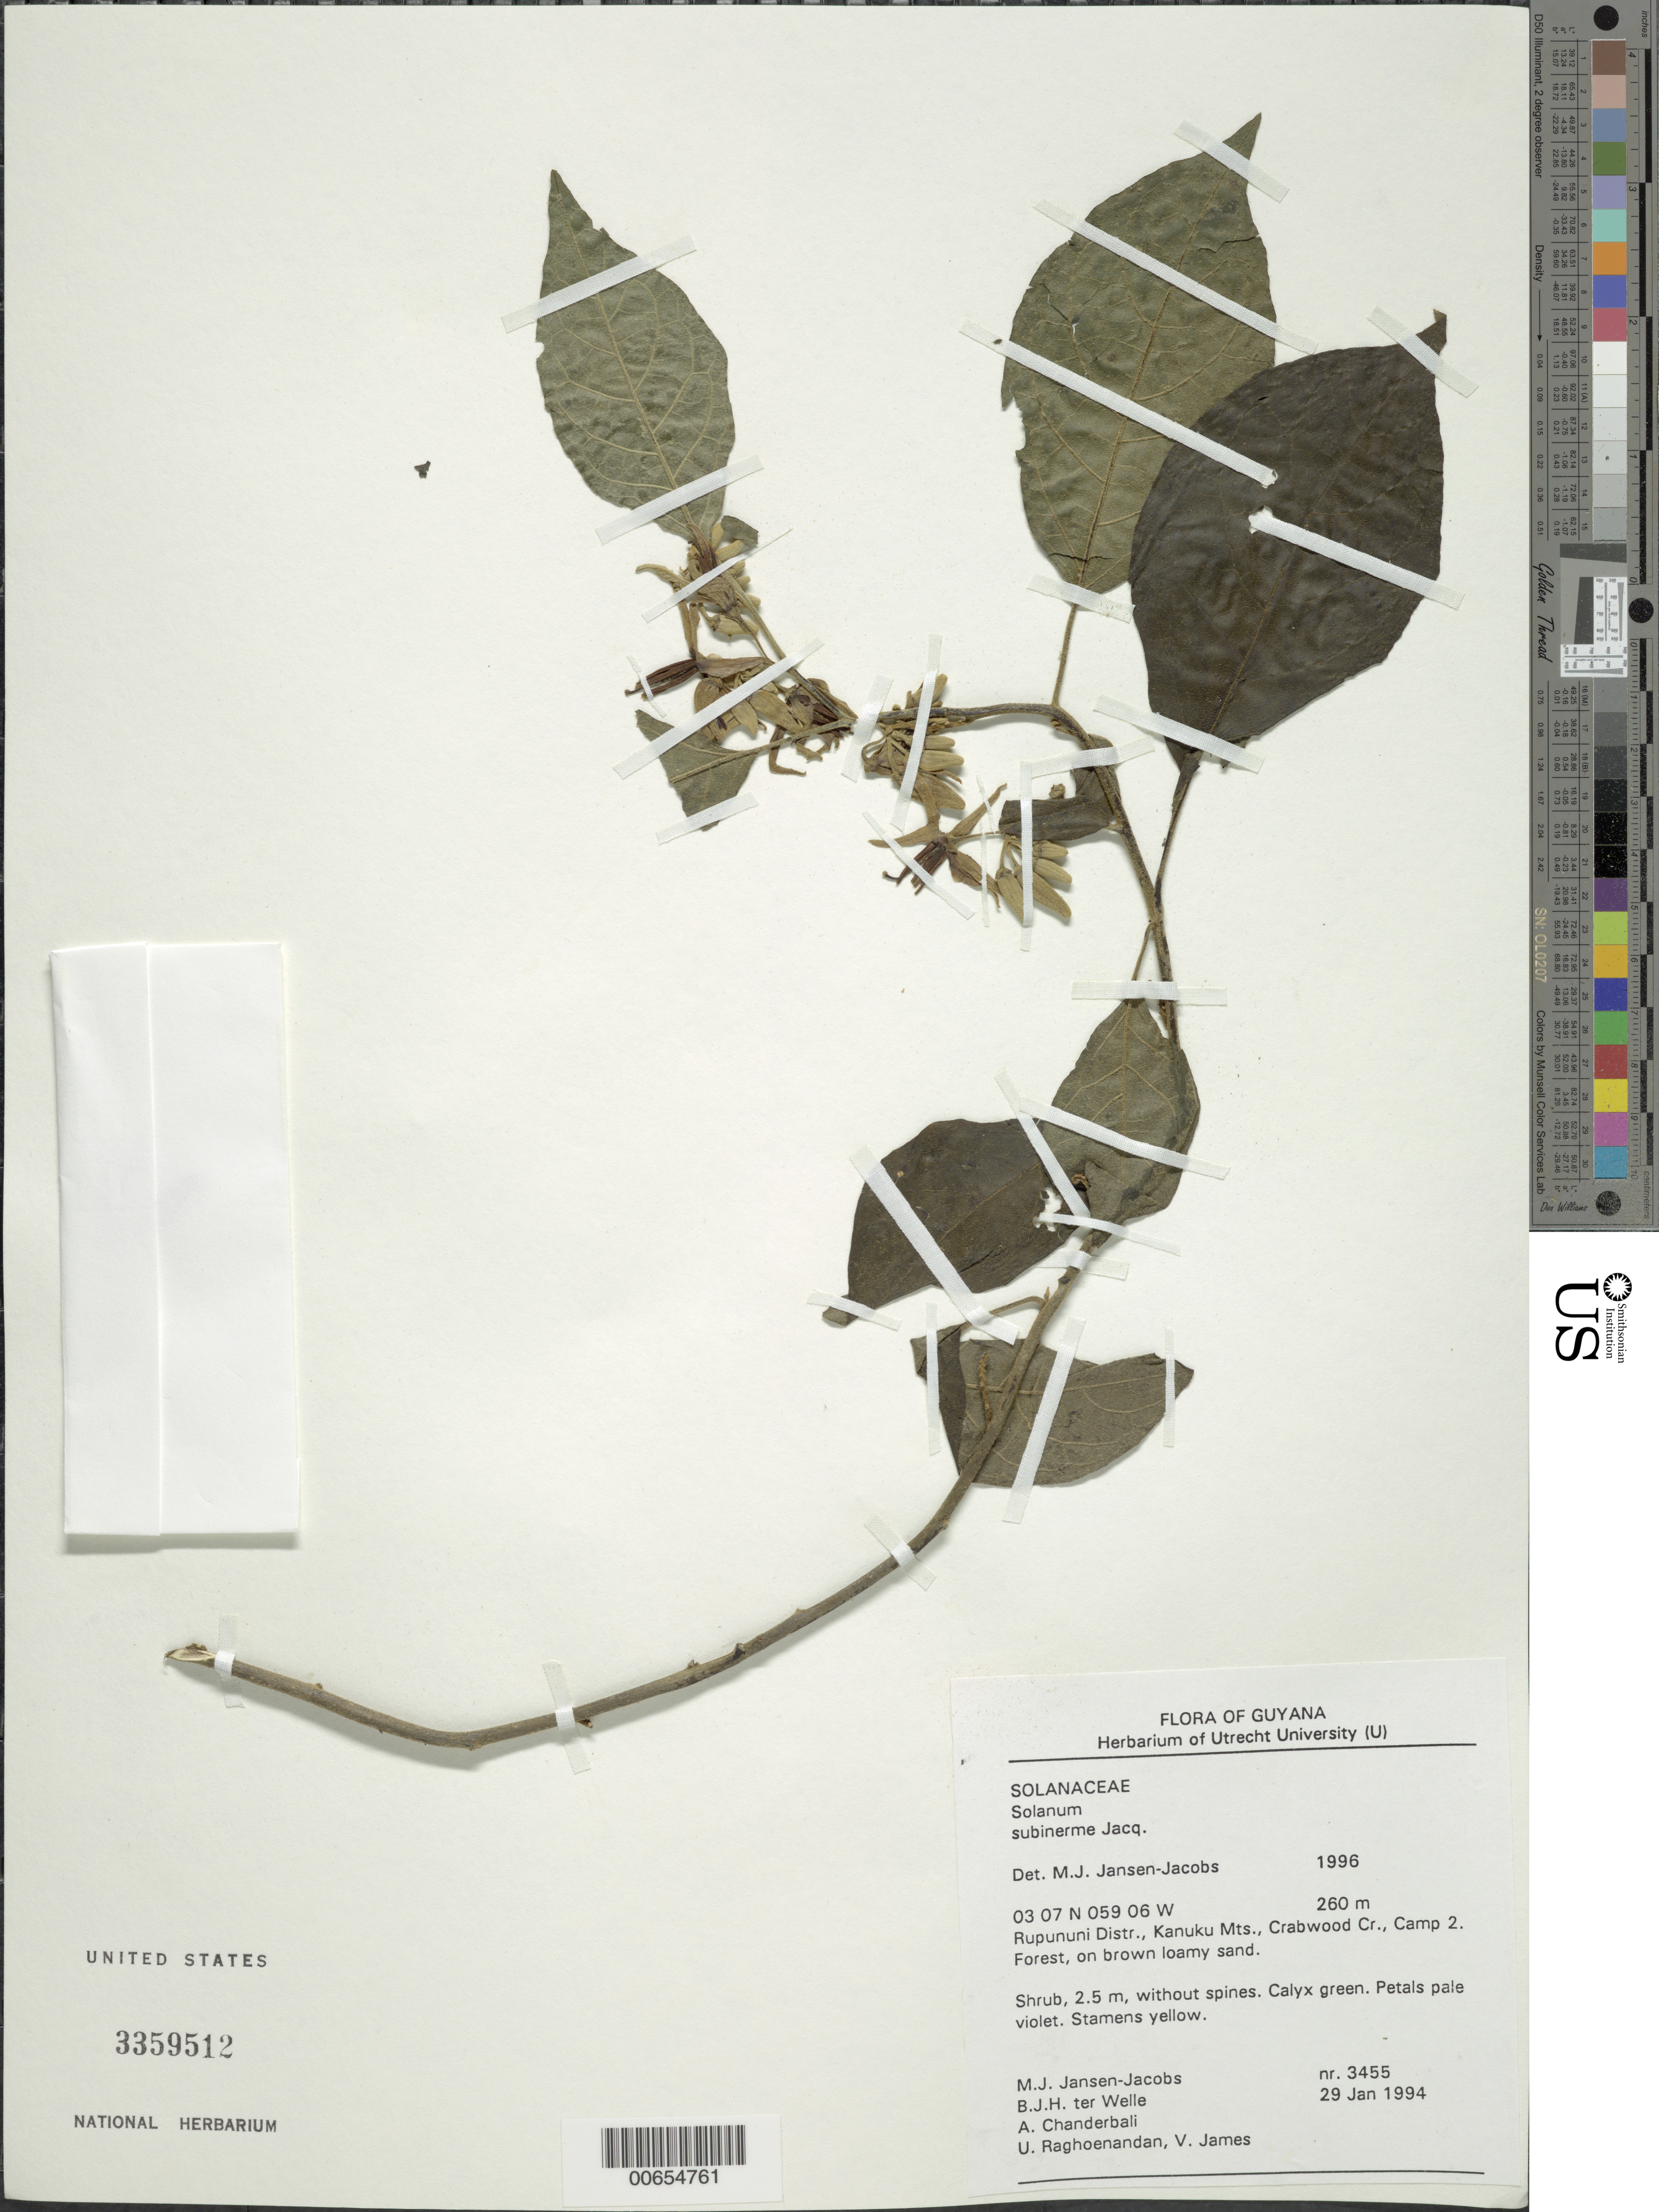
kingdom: Plantae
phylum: Tracheophyta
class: Magnoliopsida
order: Solanales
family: Solanaceae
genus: Solanum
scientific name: Solanum subinerme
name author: Jacq.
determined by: Jansen-Jacobs, M. J., (U), Nationaal Herbarium Nederland, Utrecht University branch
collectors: M. J. Jansen-Jacobs, B. Welle, A. S. Chanderbali, U. Raghoenandan & V. James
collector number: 3455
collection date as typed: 1 Jan 1994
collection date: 1994-01-01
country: Guyana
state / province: U. Takutu-U. Essequibo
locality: Crabwood Cr., Camp 2, Kanuku Mts., Rupununi District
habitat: Forest on brown loamy sand.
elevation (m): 260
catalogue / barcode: US 3359512